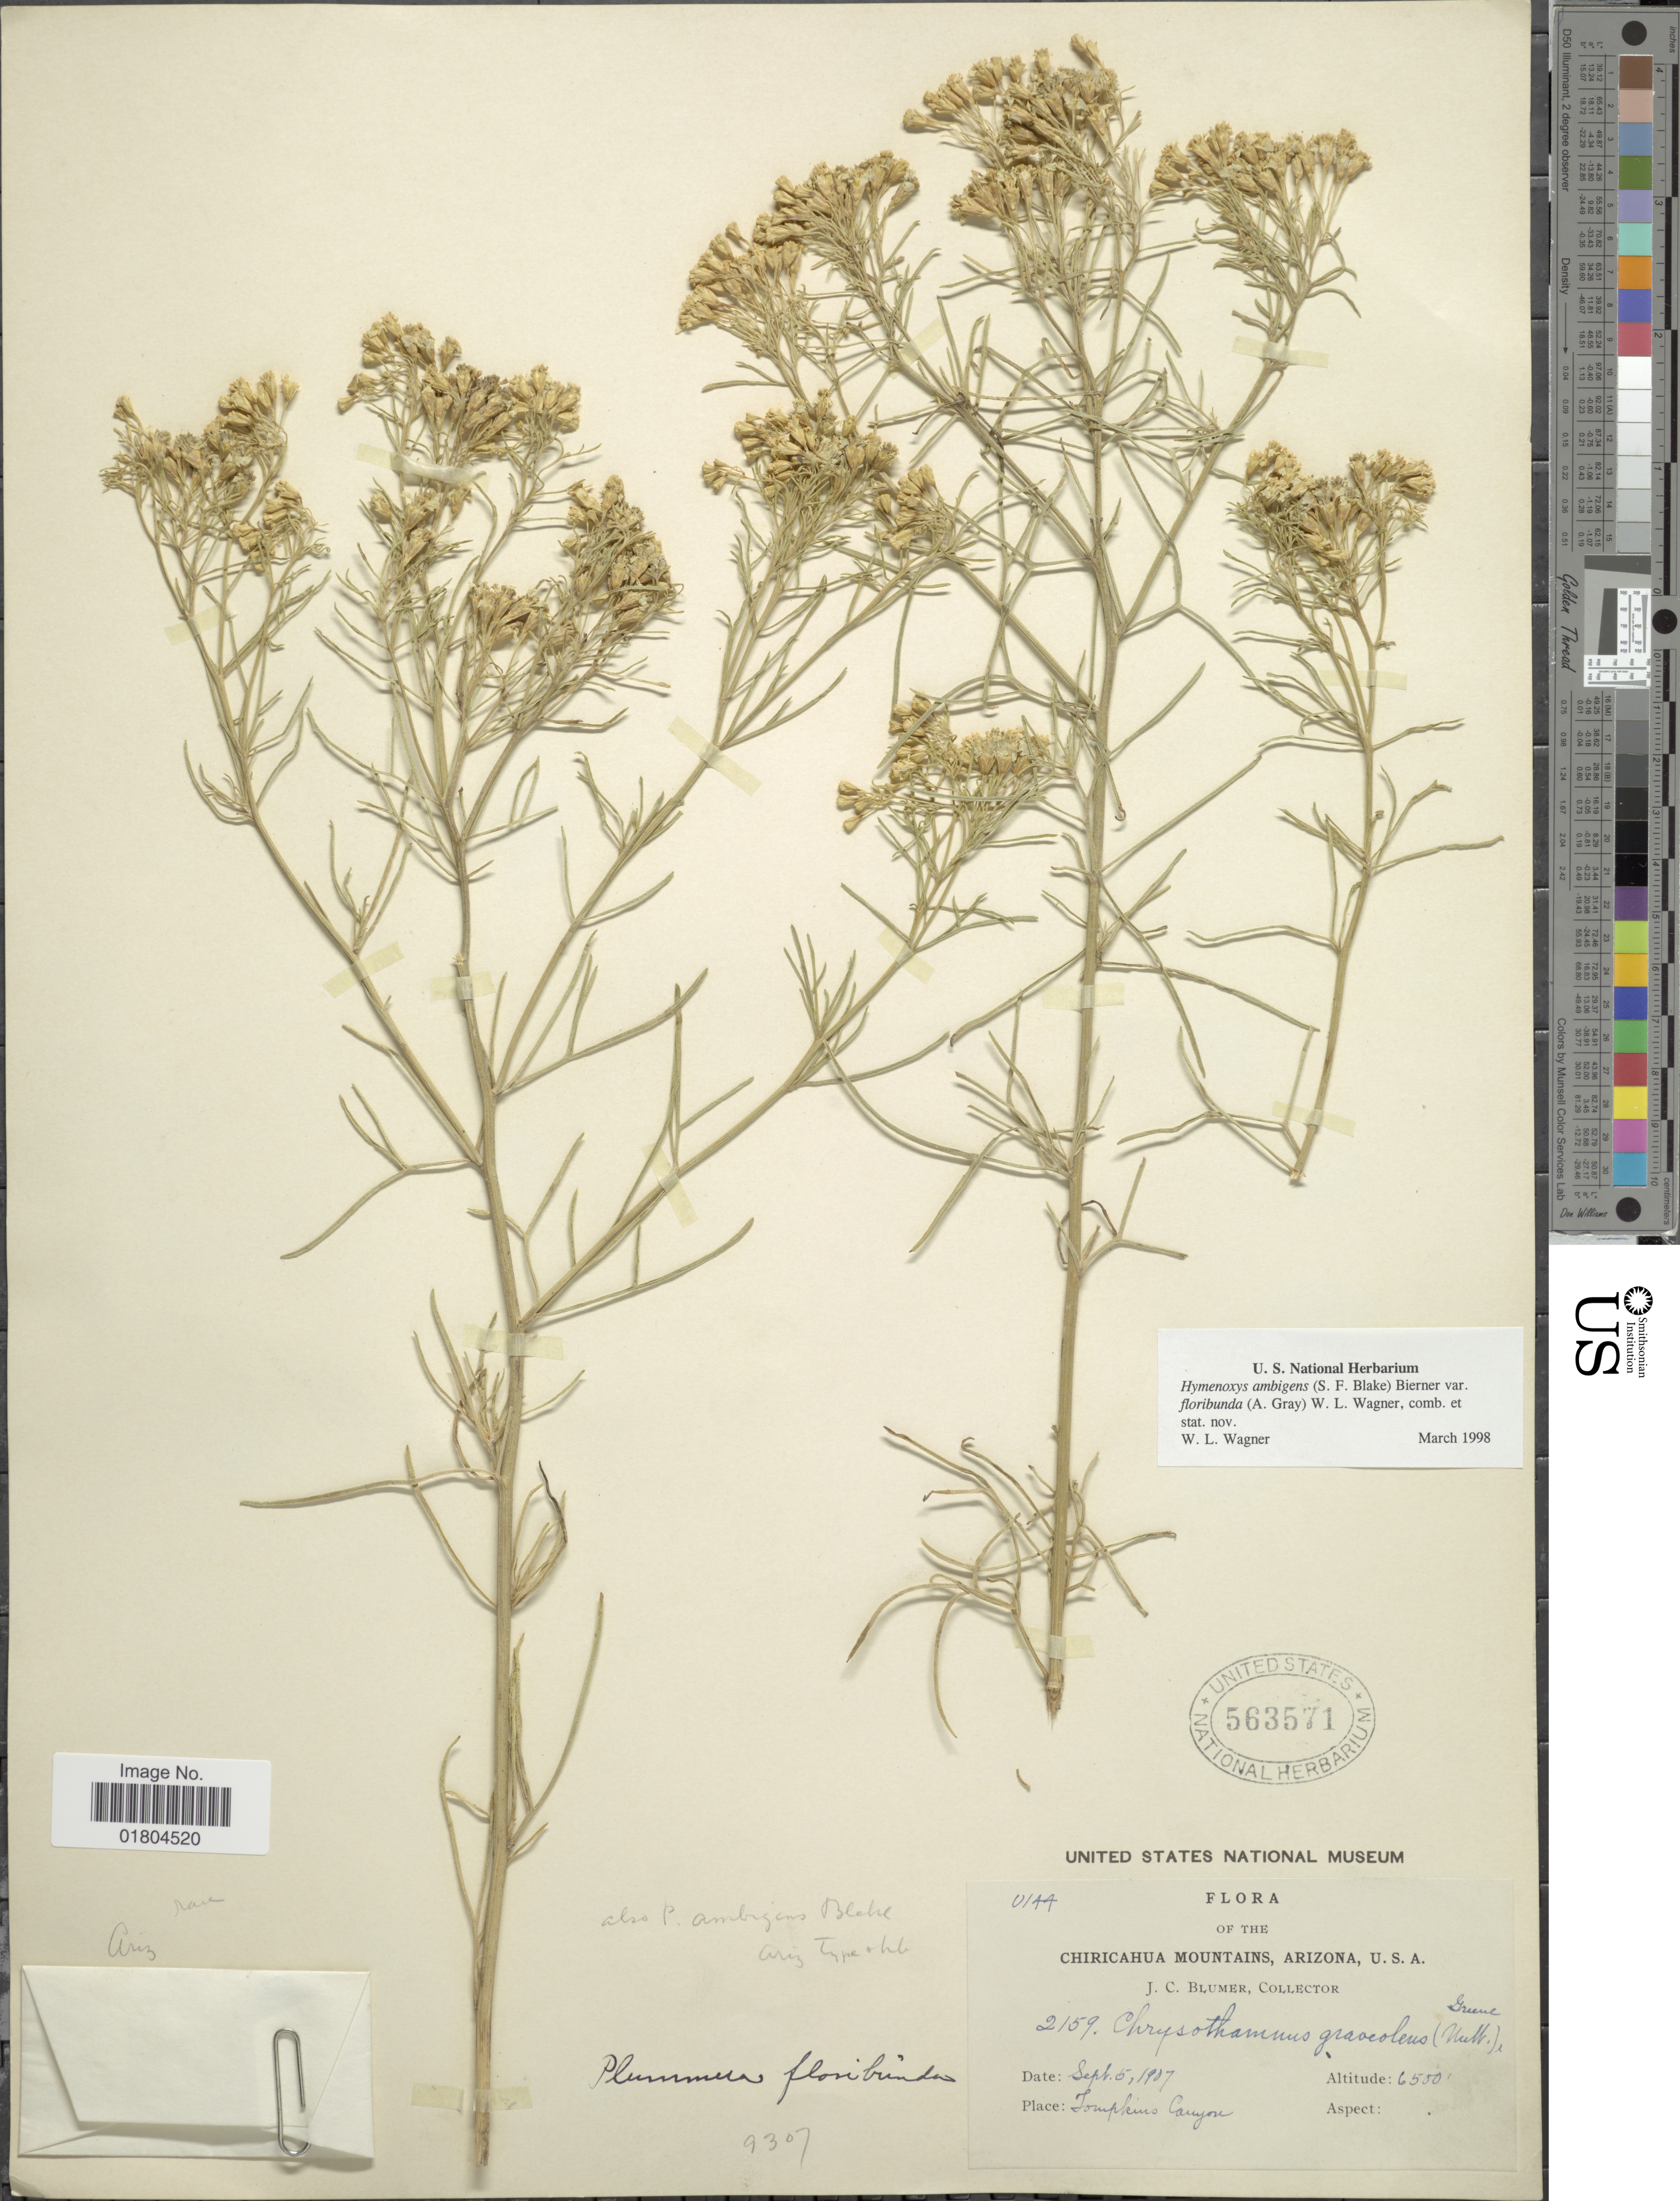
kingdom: Plantae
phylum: Tracheophyta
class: Magnoliopsida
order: Asterales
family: Asteraceae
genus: Hymenoxys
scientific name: Hymenoxys ambigens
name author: (S.F. Blake) Bierner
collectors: J. C. Blumer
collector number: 2159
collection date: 1907-09-05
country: United States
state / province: Arizona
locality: Chiricahua Mountains. Tompkins Canyon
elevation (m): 1981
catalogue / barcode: US 563571